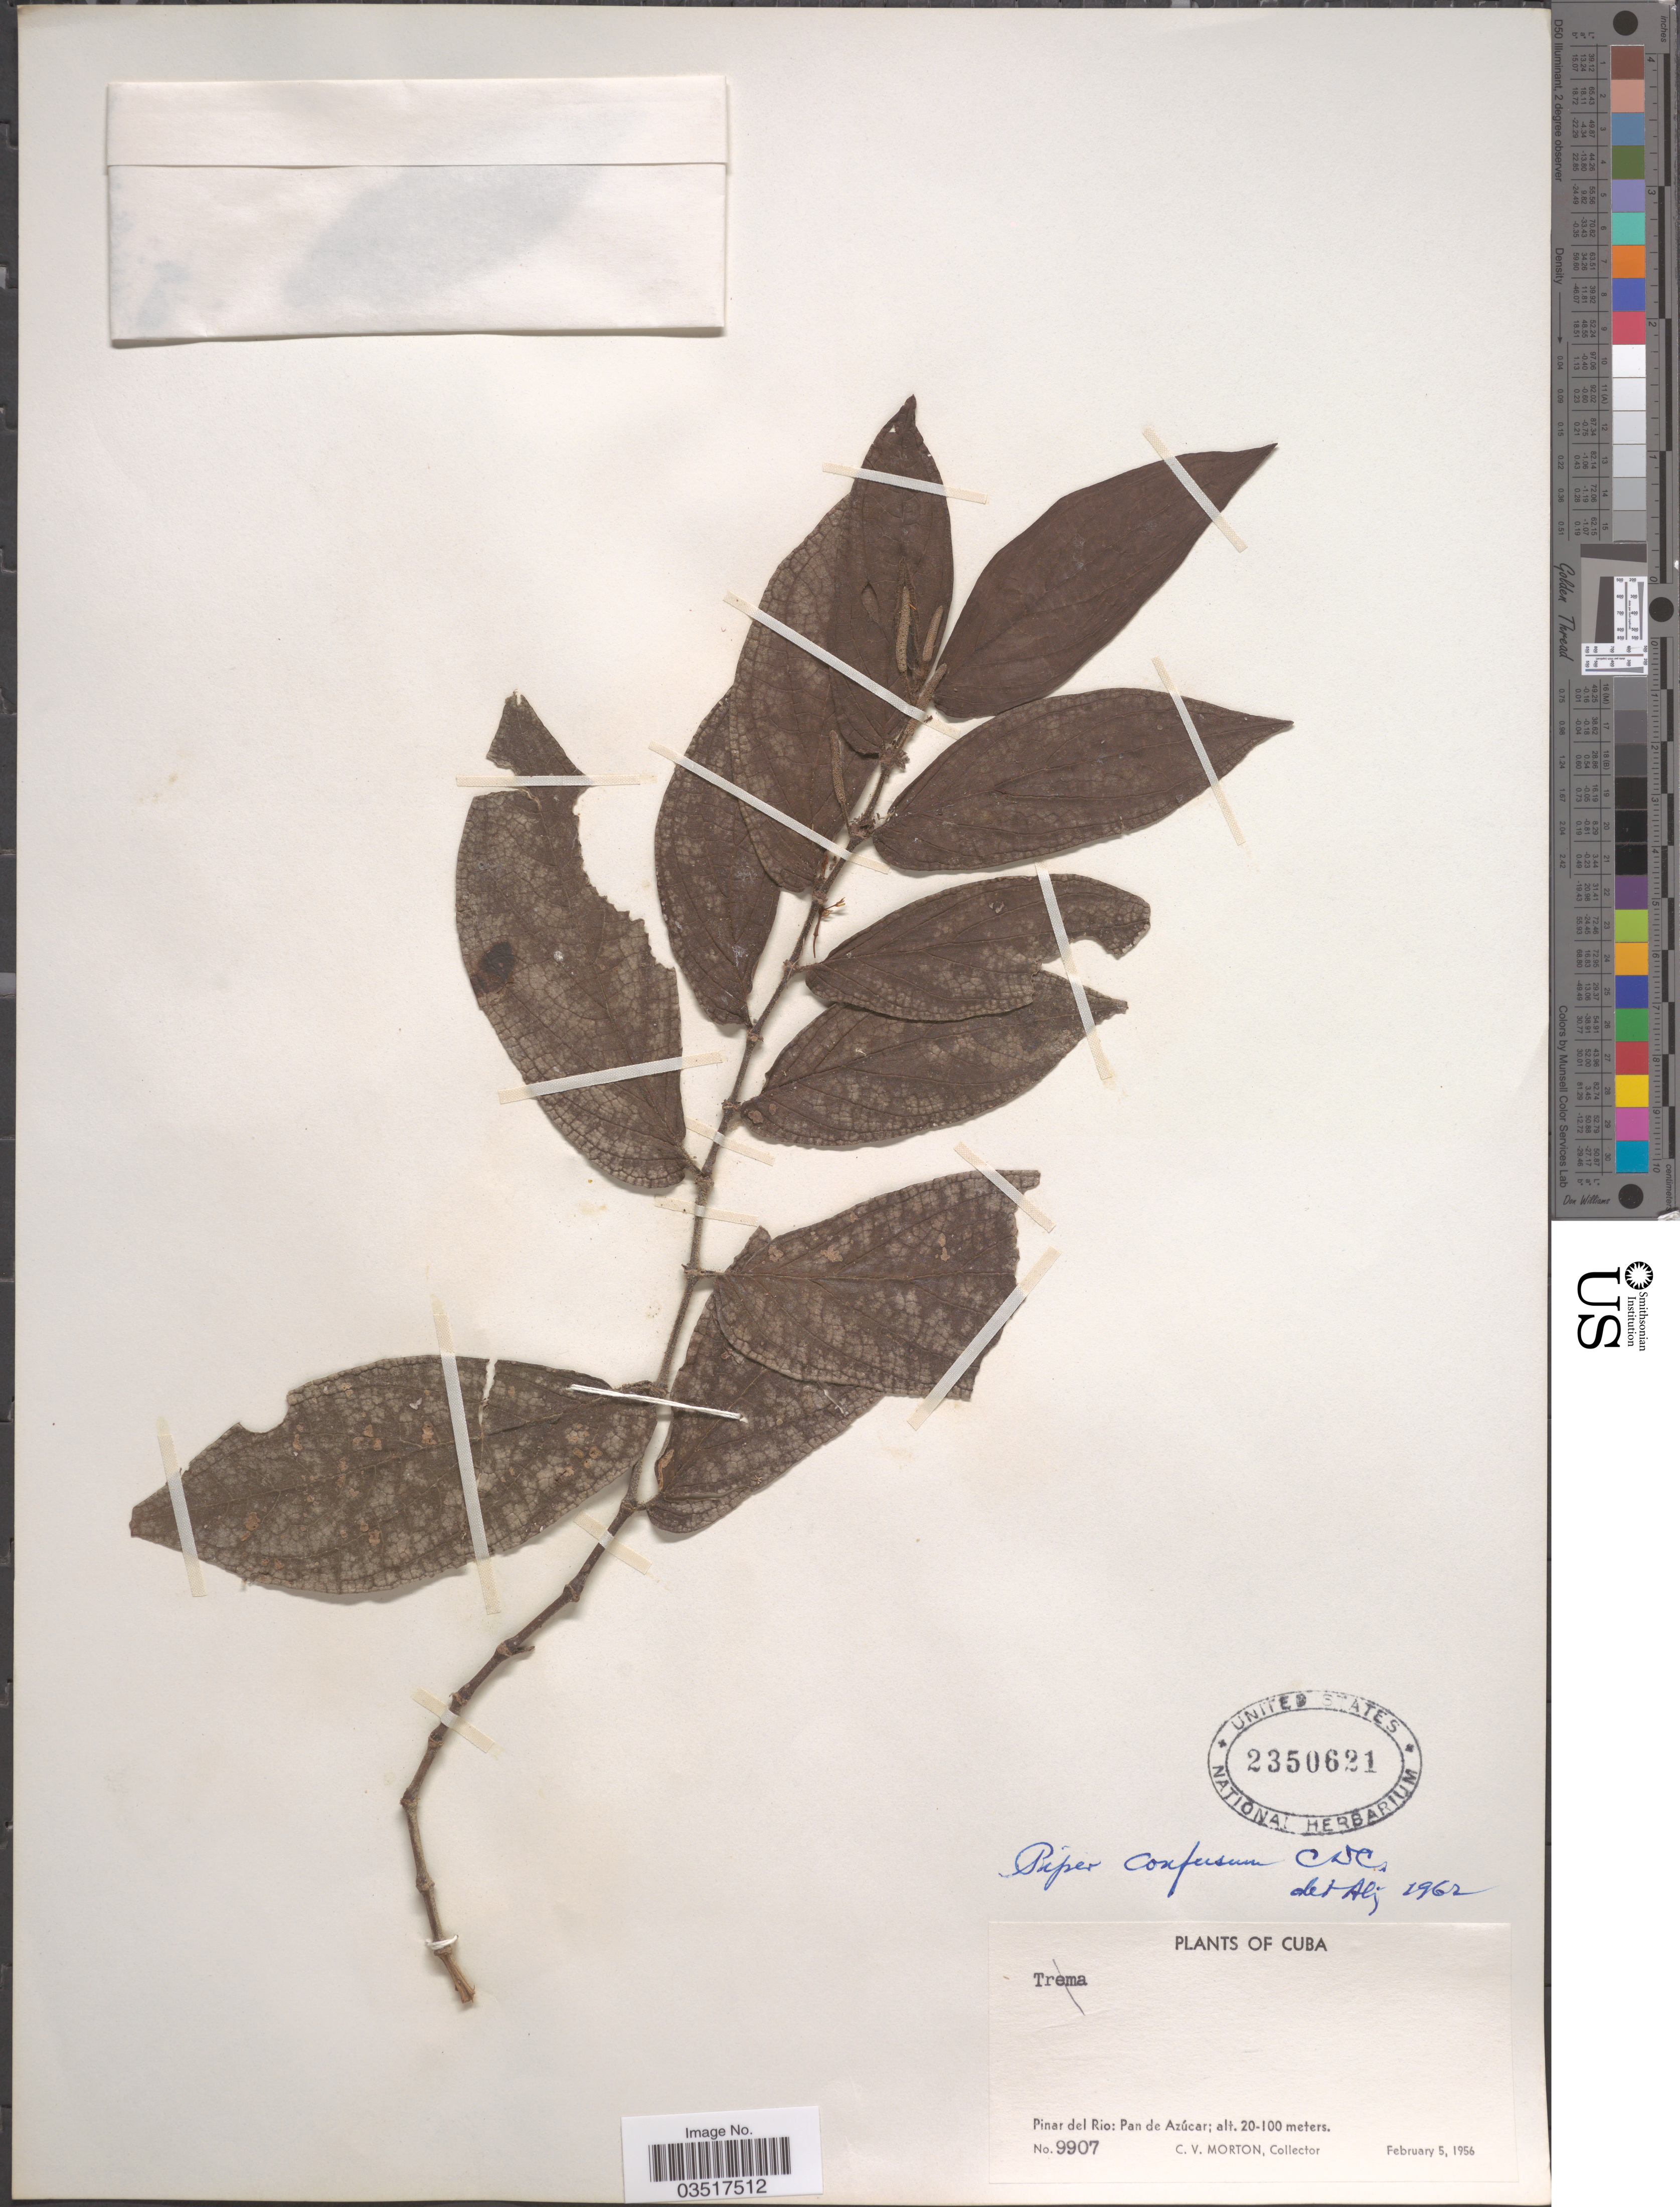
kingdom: Plantae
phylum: Tracheophyta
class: Magnoliopsida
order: Piperales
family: Piperaceae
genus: Piper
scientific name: Piper confusum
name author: C. DC.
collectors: C. V. Morton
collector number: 9907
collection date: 1956-02-05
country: Cuba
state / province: Pinar del Río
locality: Pan de Azúcar.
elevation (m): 20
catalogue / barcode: US 2350621